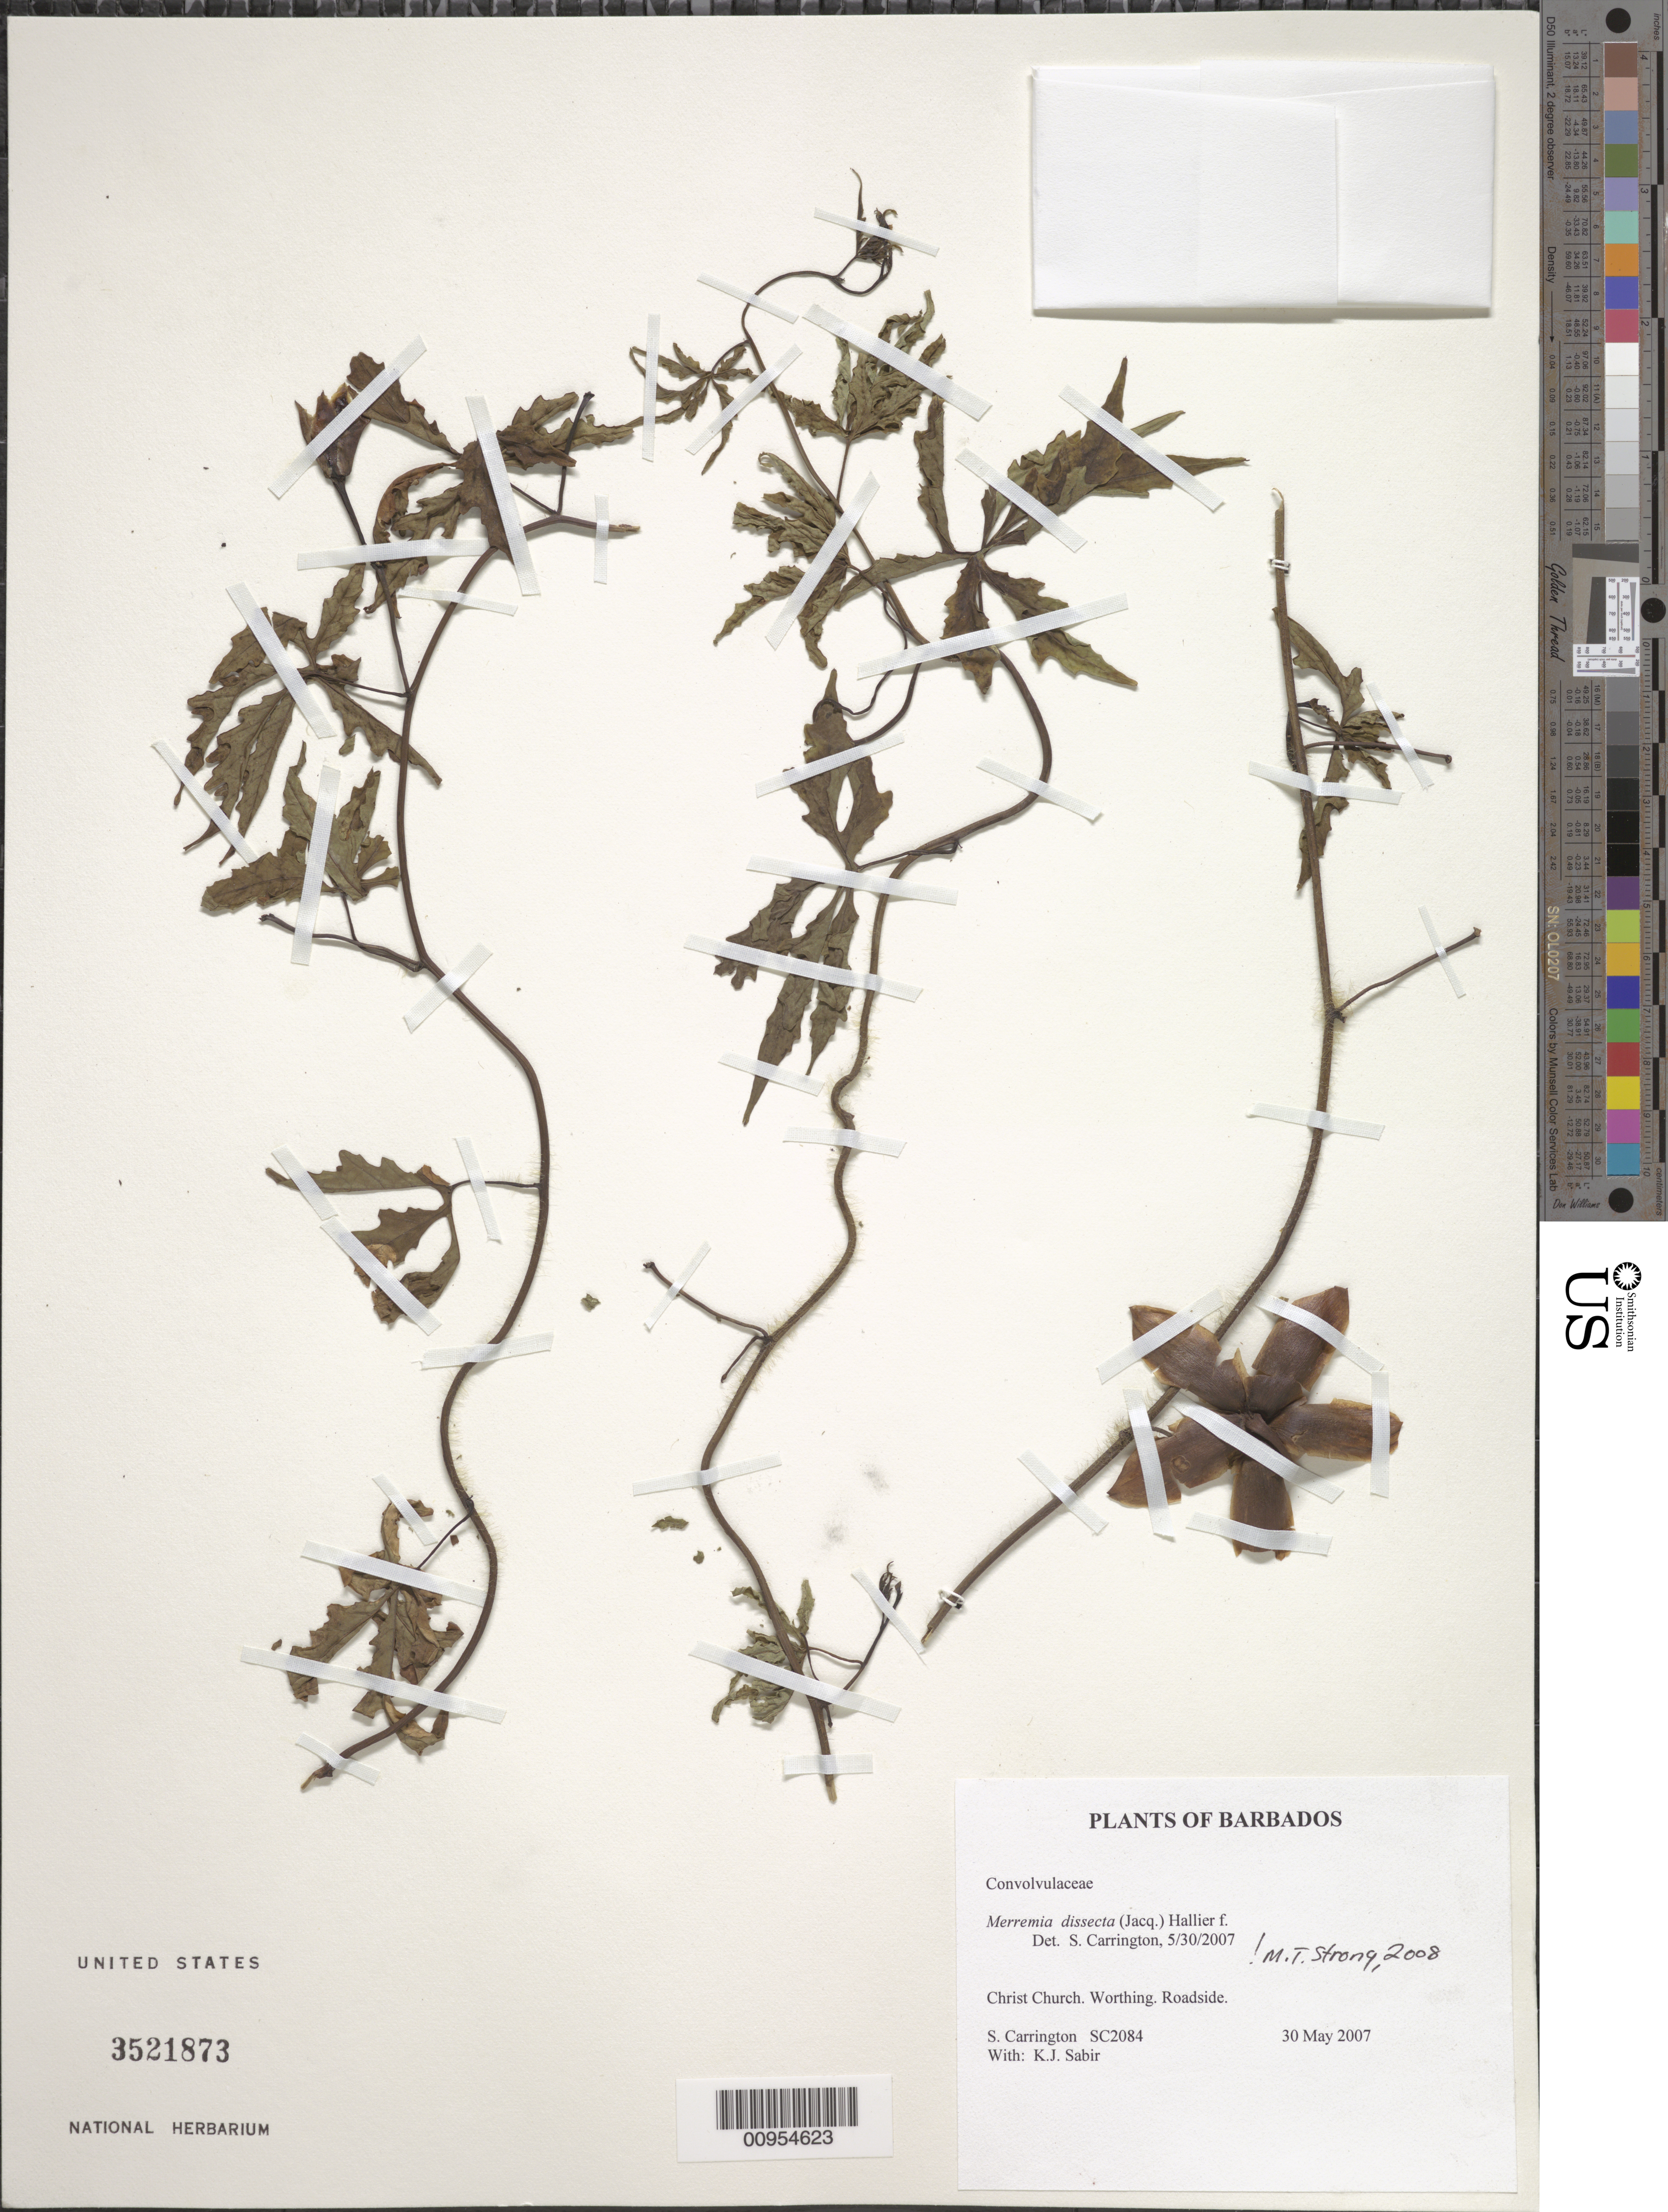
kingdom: Plantae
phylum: Tracheophyta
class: Magnoliopsida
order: Solanales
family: Convolvulaceae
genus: Distimake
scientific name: Distimake dissectus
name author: (Jacq.) A. R. Simões & Staples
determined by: Strong, Mark T., (BOT), Smithsonian Institution - National Museum of Natural History (UNITED STATES)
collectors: C. M. S. Carrington & K. Sabir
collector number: SC 2084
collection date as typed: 30 May 2007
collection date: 2007-05-30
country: Barbados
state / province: Christ Church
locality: Worthing.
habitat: Roadside.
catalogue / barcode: US 3521873